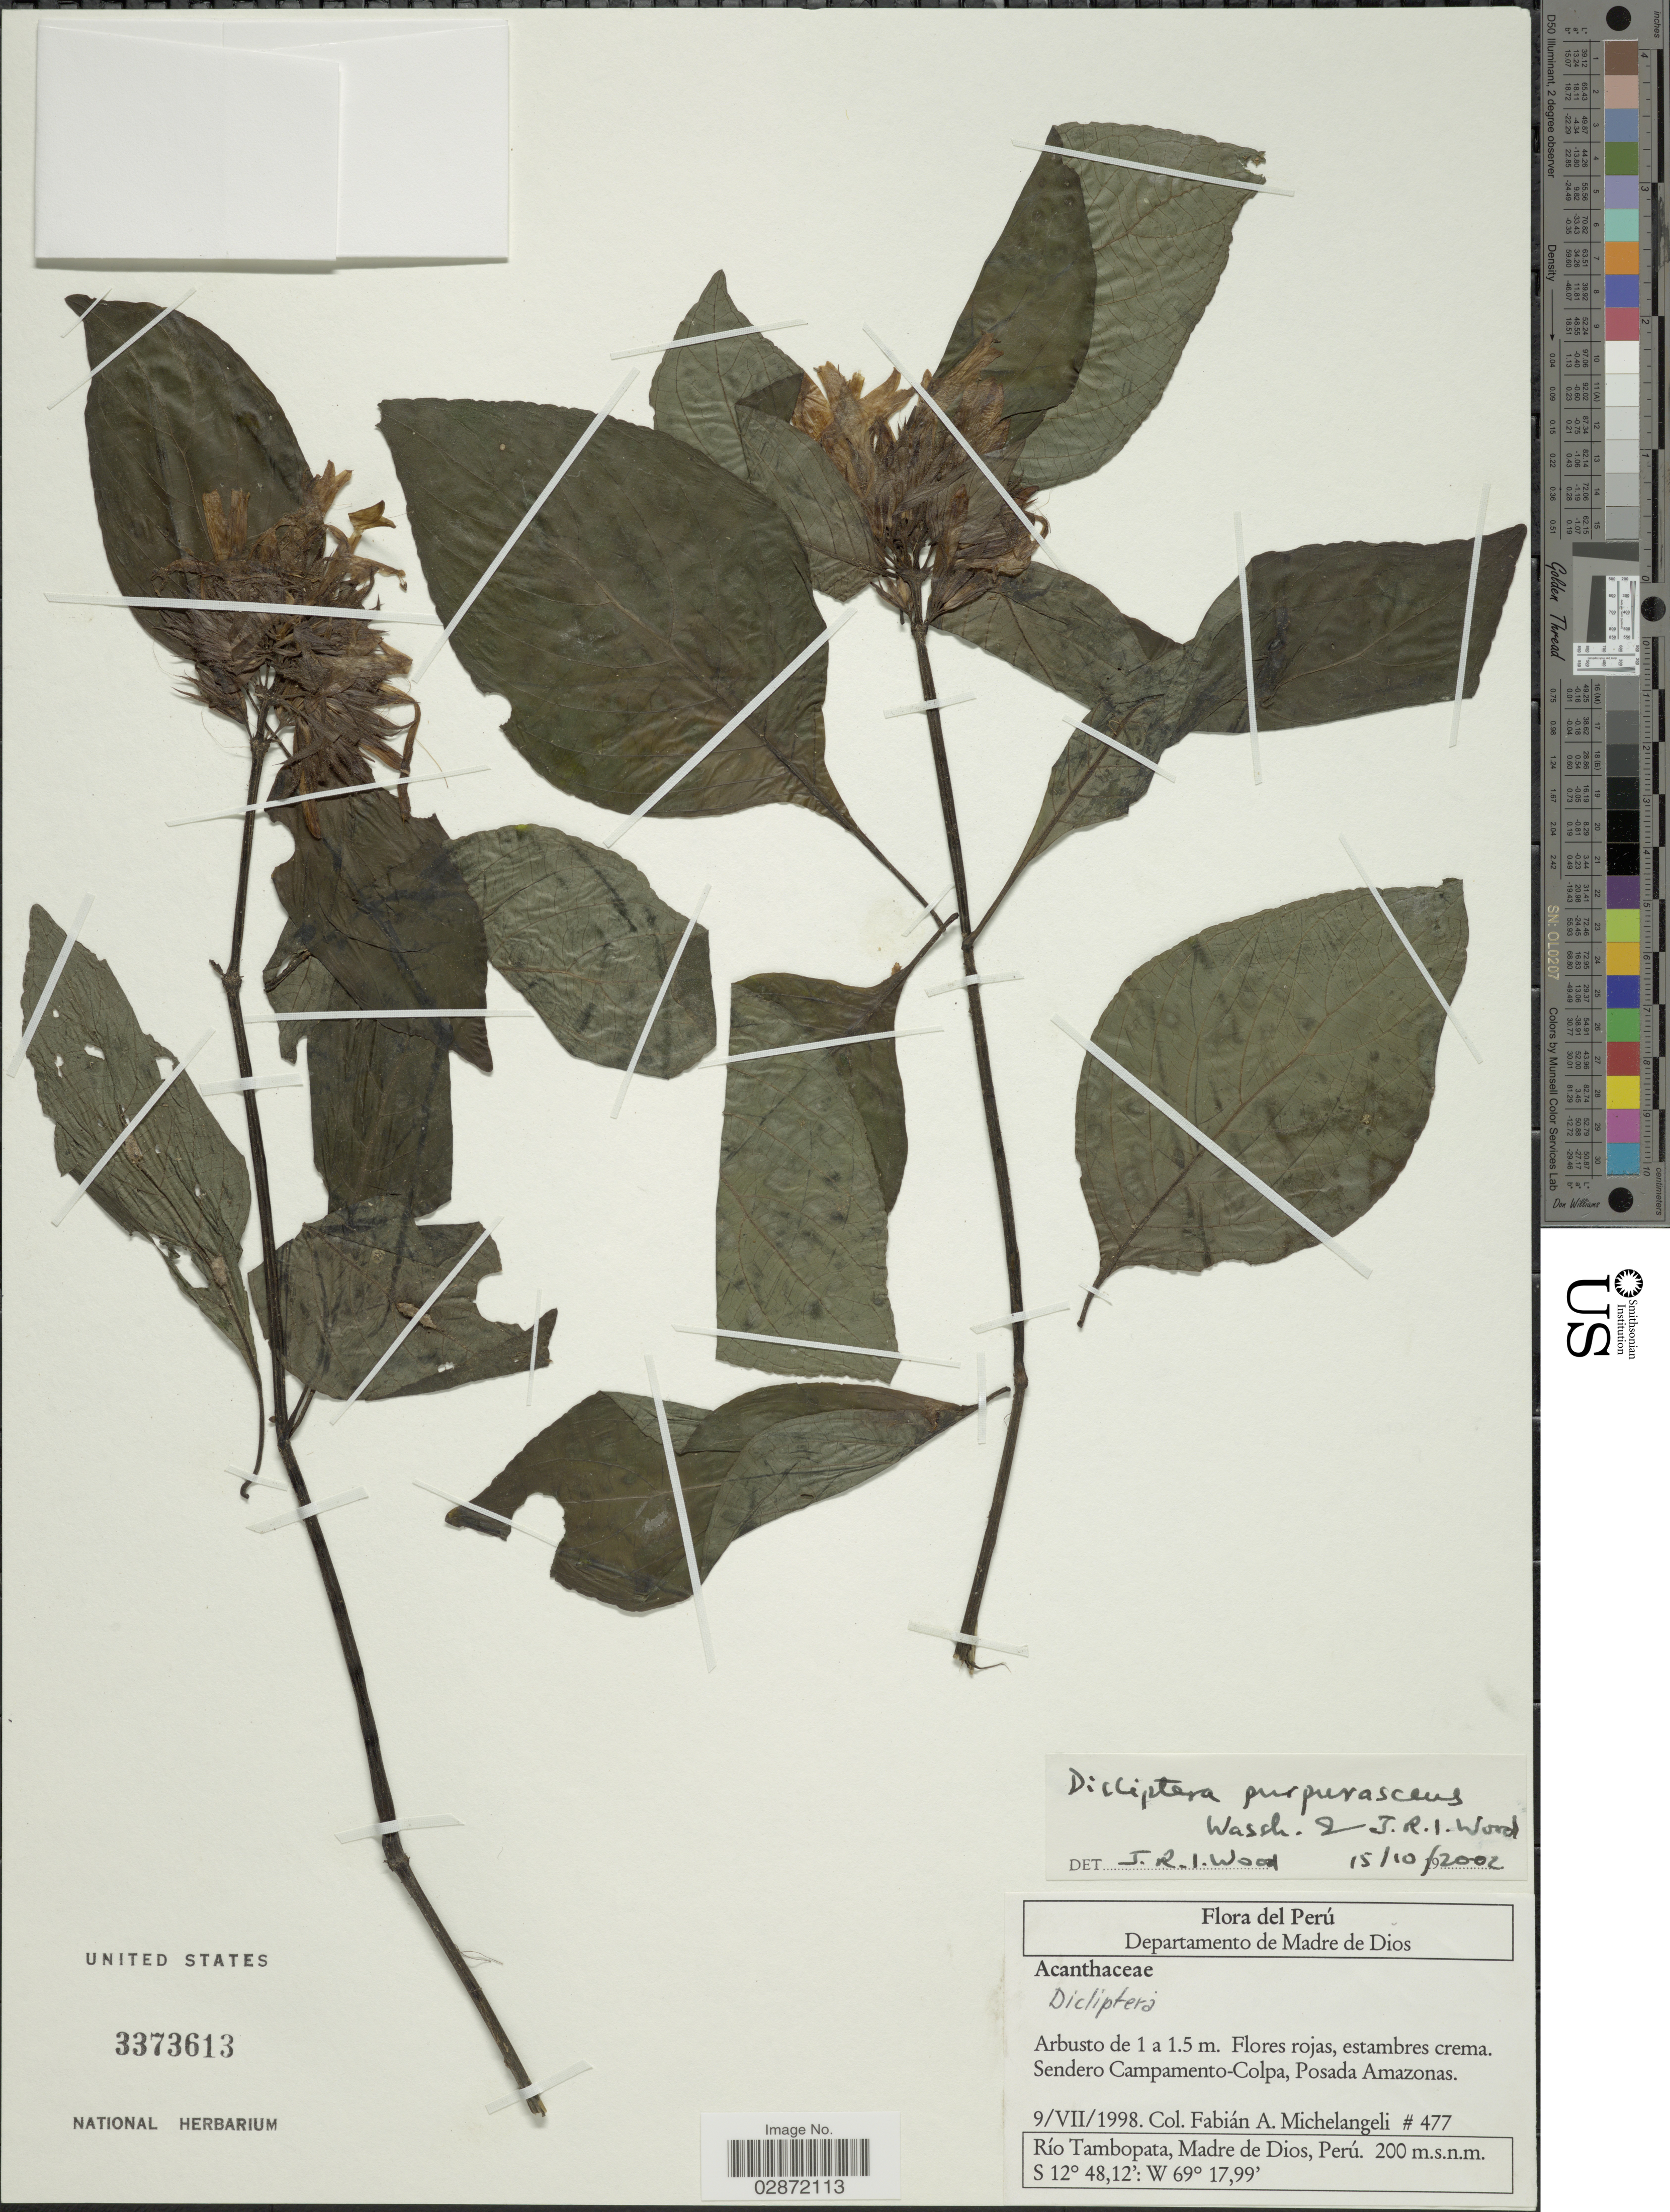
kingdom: Plantae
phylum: Tracheophyta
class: Magnoliopsida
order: Lamiales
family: Acanthaceae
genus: Dicliptera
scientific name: Dicliptera purpurascens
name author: Wassh. & J.R.I. Wood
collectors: F. A. Michelangeli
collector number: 477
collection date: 1998-07-09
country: Peru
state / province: Madre de Dios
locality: Departamento de Madre de Dios. Sendero Campamento-Colpa, Posada Amazonas. Río Tambopata, Madre de Dios.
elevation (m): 200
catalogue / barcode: US 3373613